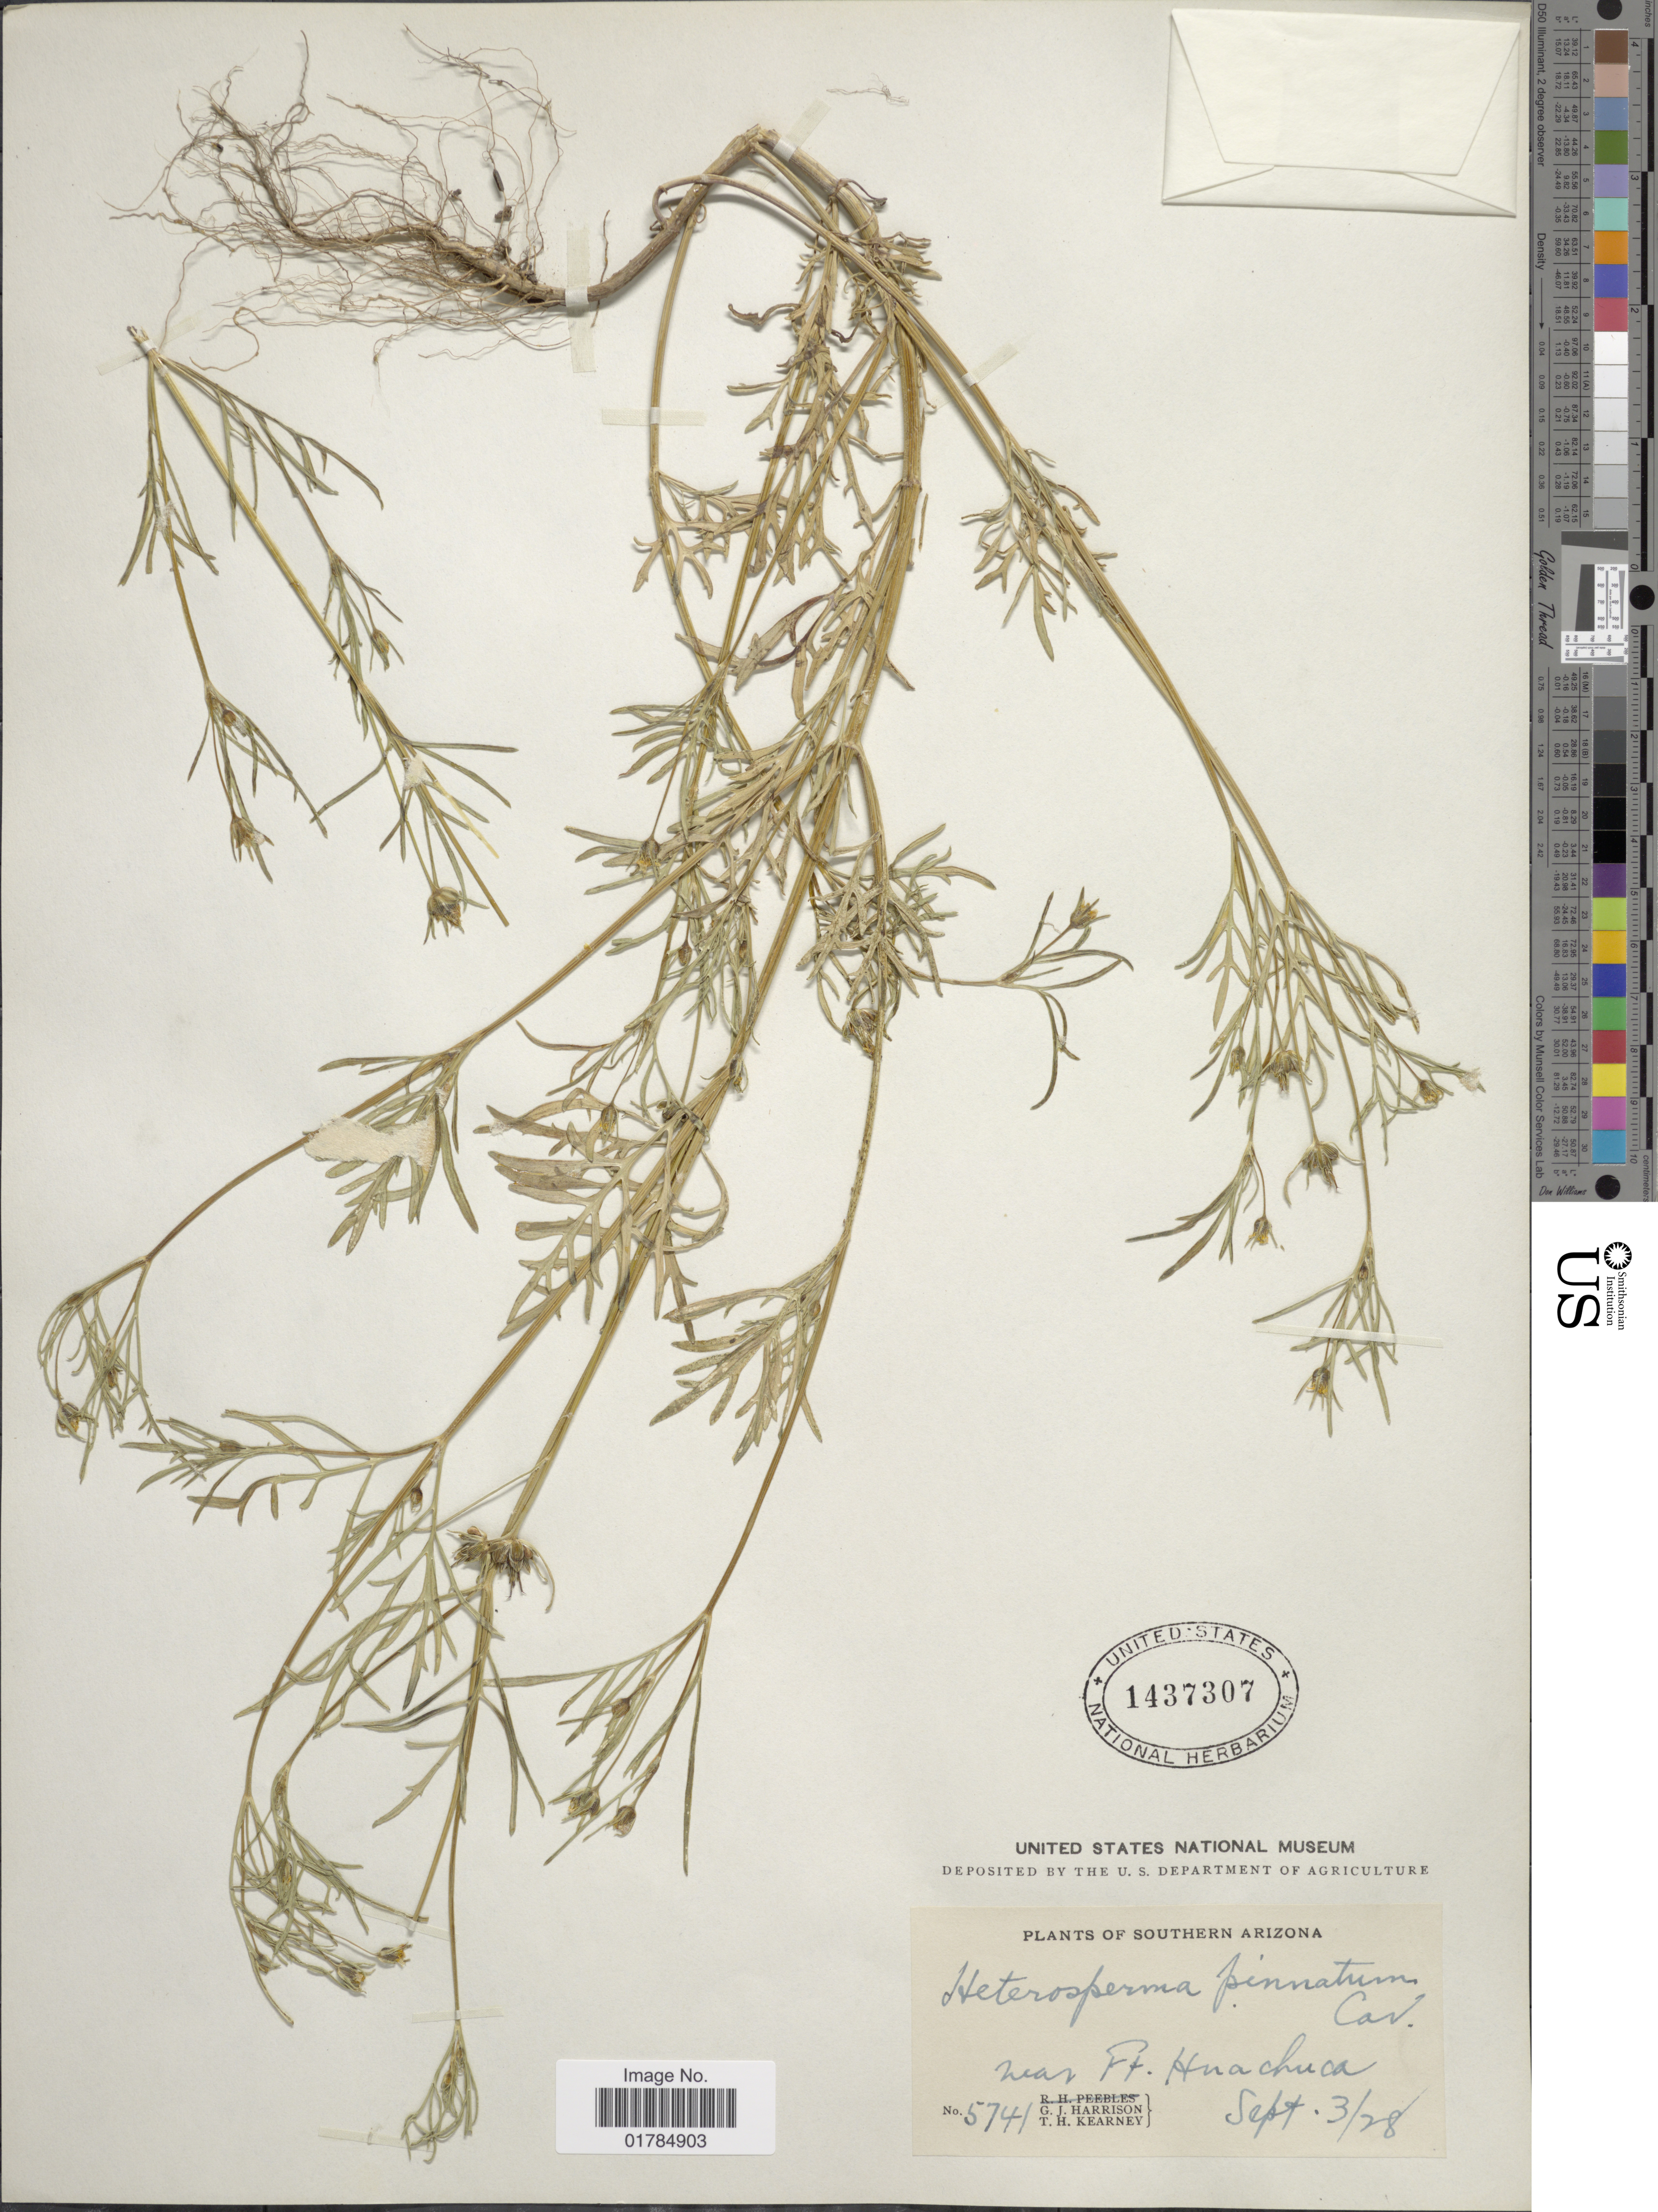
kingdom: Plantae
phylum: Tracheophyta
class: Magnoliopsida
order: Asterales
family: Asteraceae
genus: Heterosperma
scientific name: Heterosperma pinnatum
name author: Cav.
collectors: G. J. Harrison & T. H. Kearney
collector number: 5741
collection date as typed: Transcribed d/m/y: 3/9/28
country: United States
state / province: Arizona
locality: Southern Ariznona, near Ft. Huachuca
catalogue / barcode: US 1437307